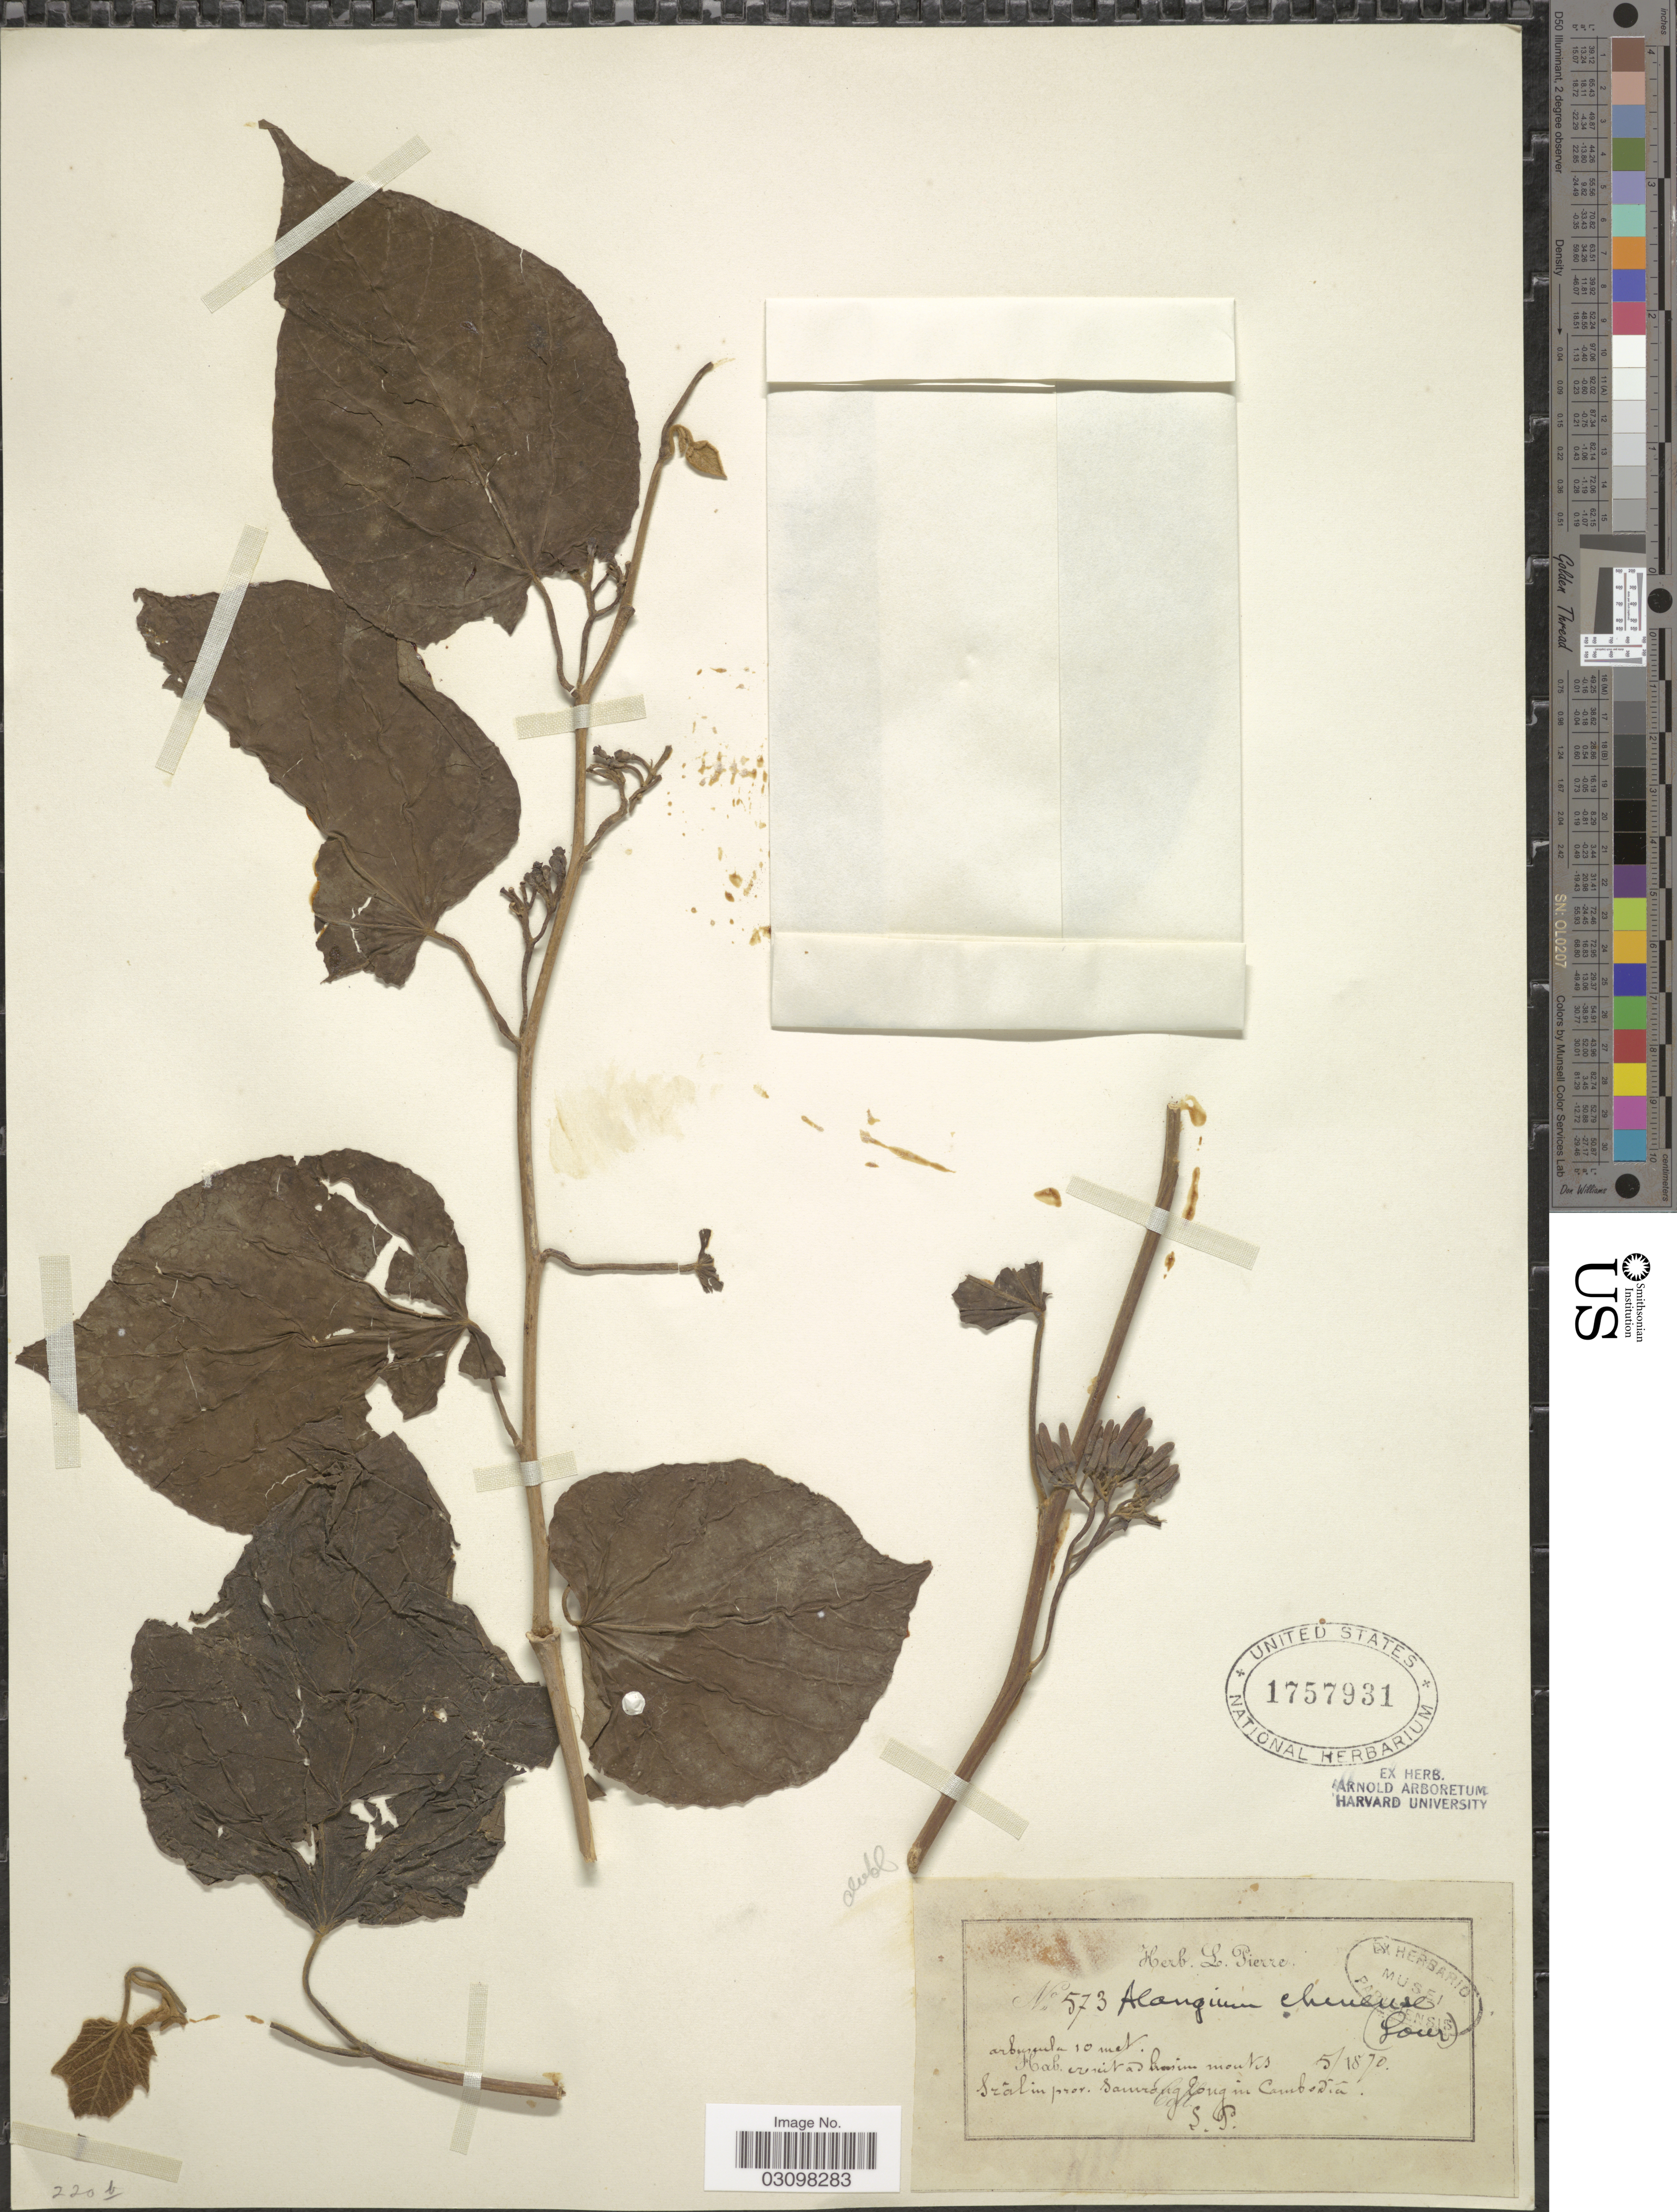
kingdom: Plantae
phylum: Tracheophyta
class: Magnoliopsida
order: Cornales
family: Cornaceae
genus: Alangium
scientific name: Alangium chinense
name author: (Harms) Rehder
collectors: L. Pierre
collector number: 573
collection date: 1870-05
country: Cambodia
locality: Sral in prov. Samrang Long in Cambodia.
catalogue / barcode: US 1757931